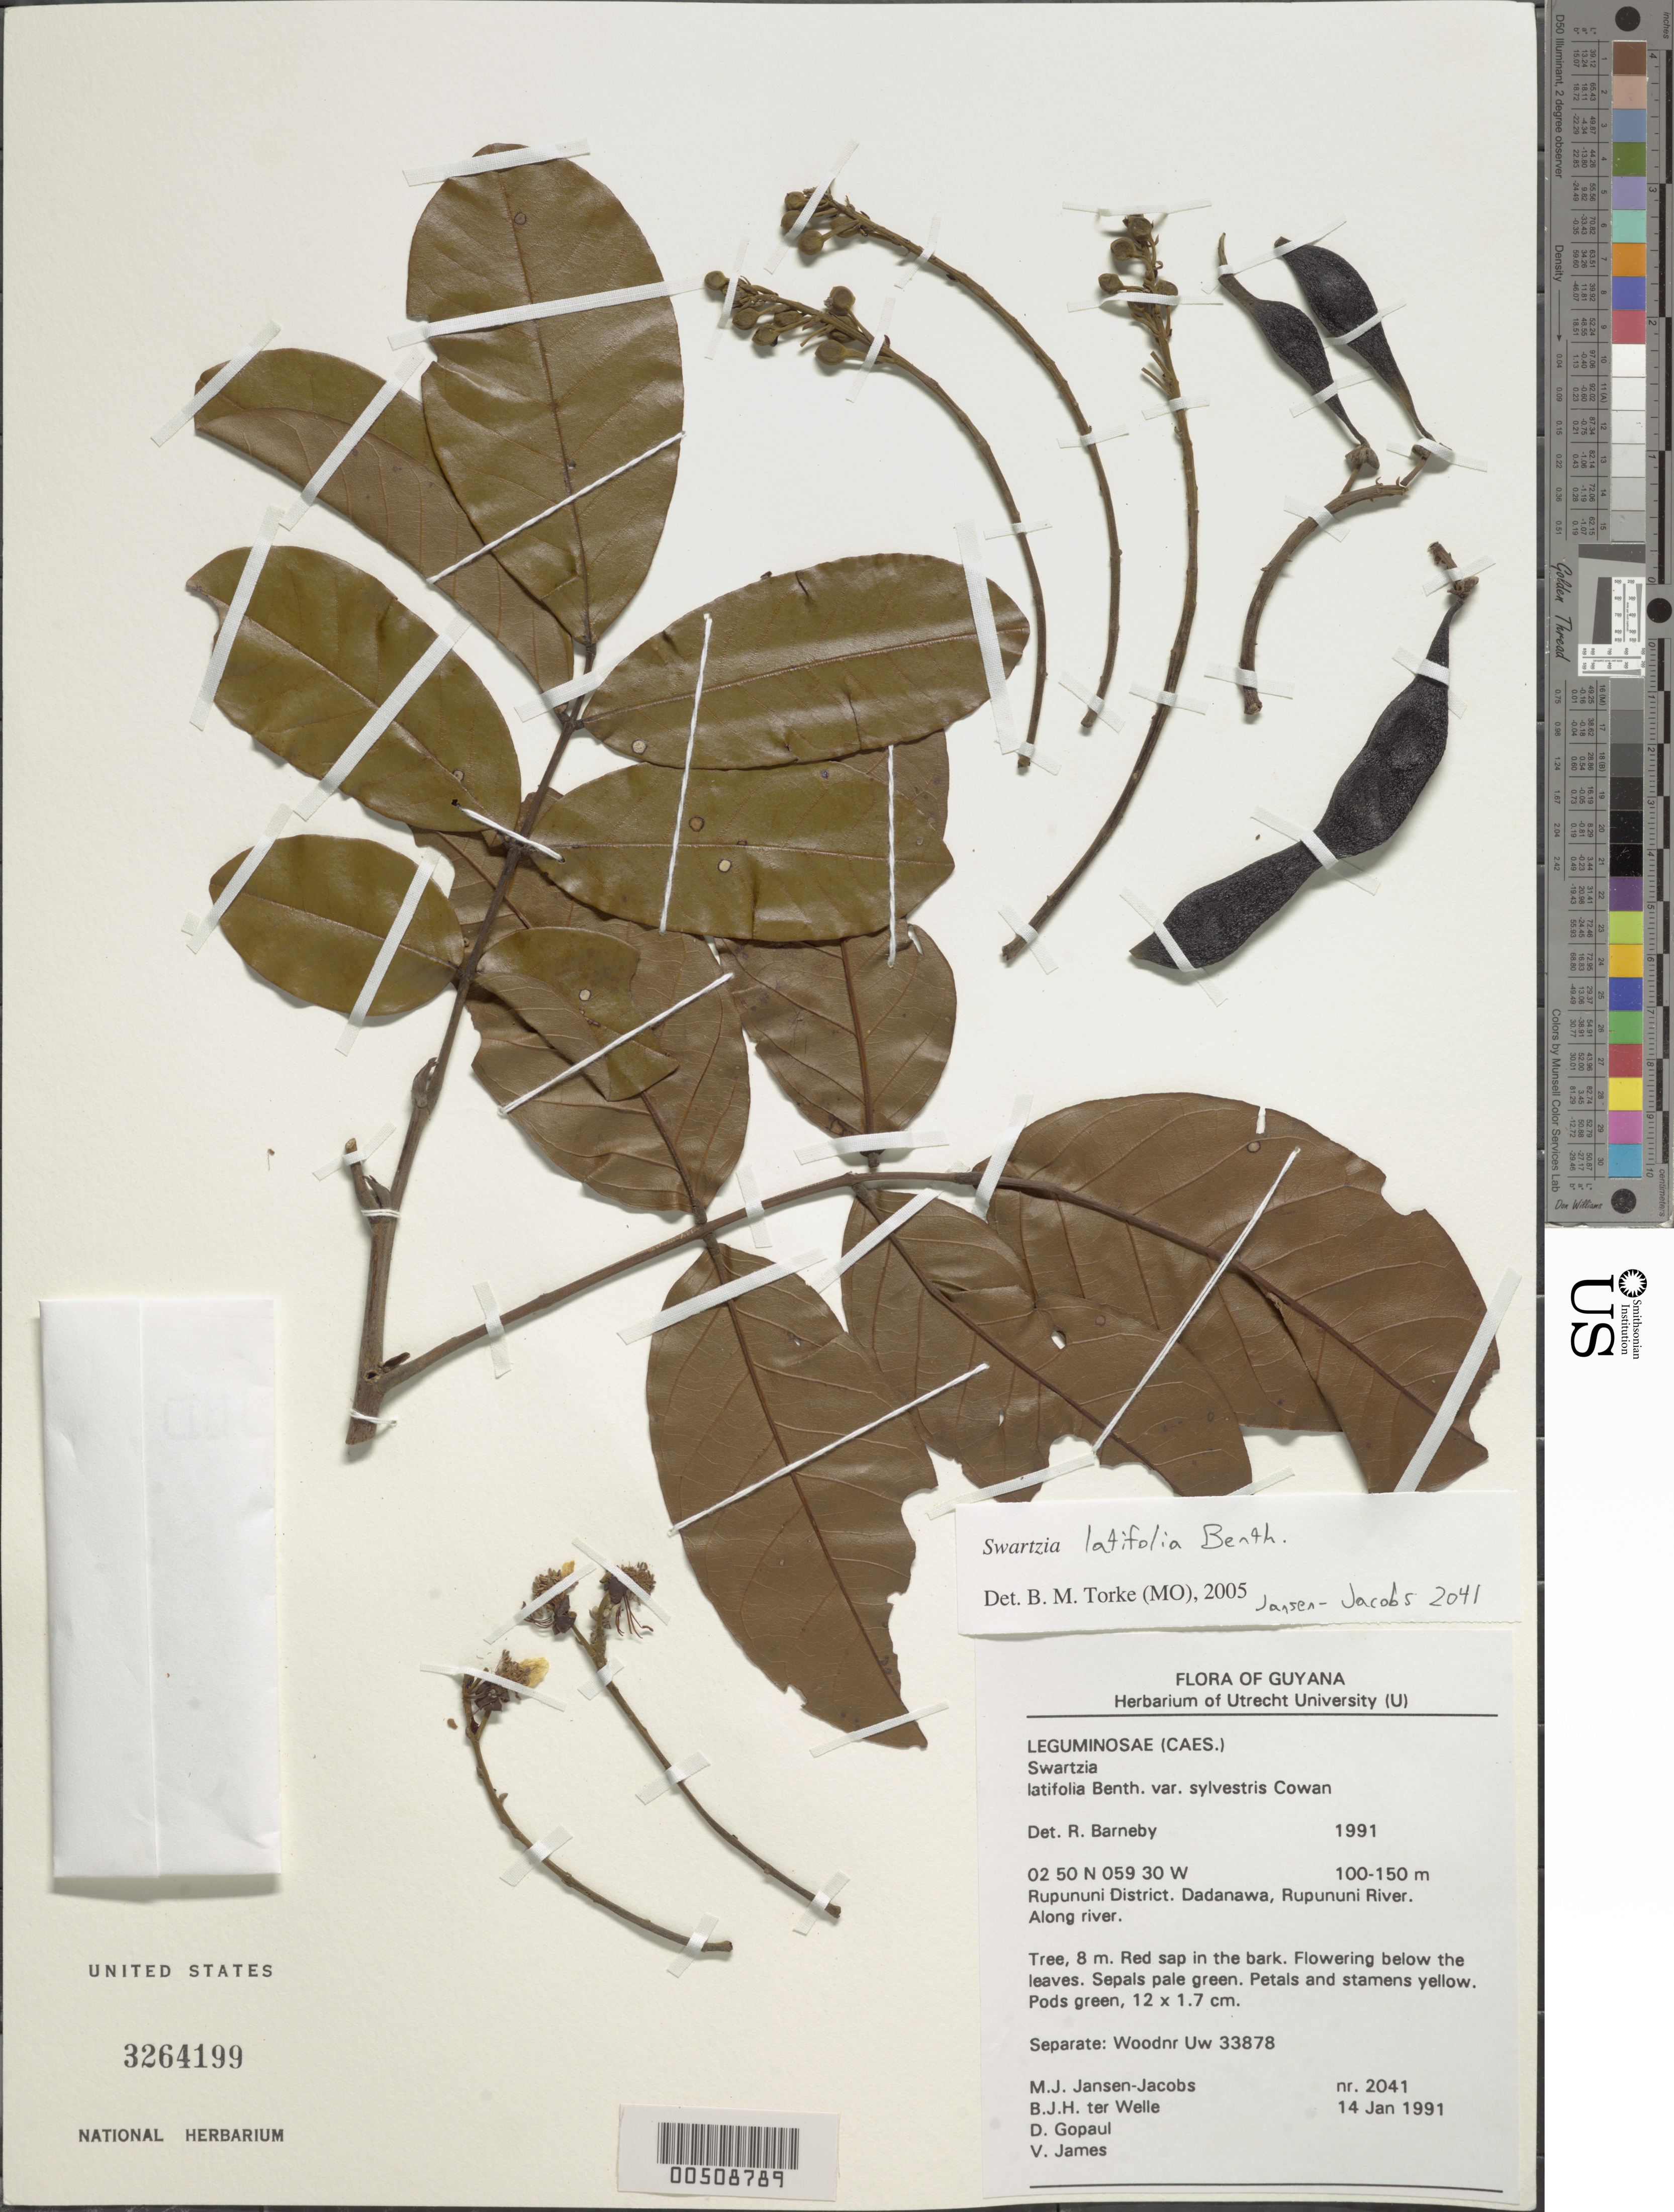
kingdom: Plantae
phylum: Tracheophyta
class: Magnoliopsida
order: Fabales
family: Fabaceae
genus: Swartzia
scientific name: Swartzia latifolia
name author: Benth.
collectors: M. J. Jansen-Jacobs, B. Welle, D. Gopaul & V. James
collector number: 2041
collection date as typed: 14 Jan 1991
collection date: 1991-01-14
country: Guyana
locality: Rupununi dist., dadanawa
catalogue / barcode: US 3264199